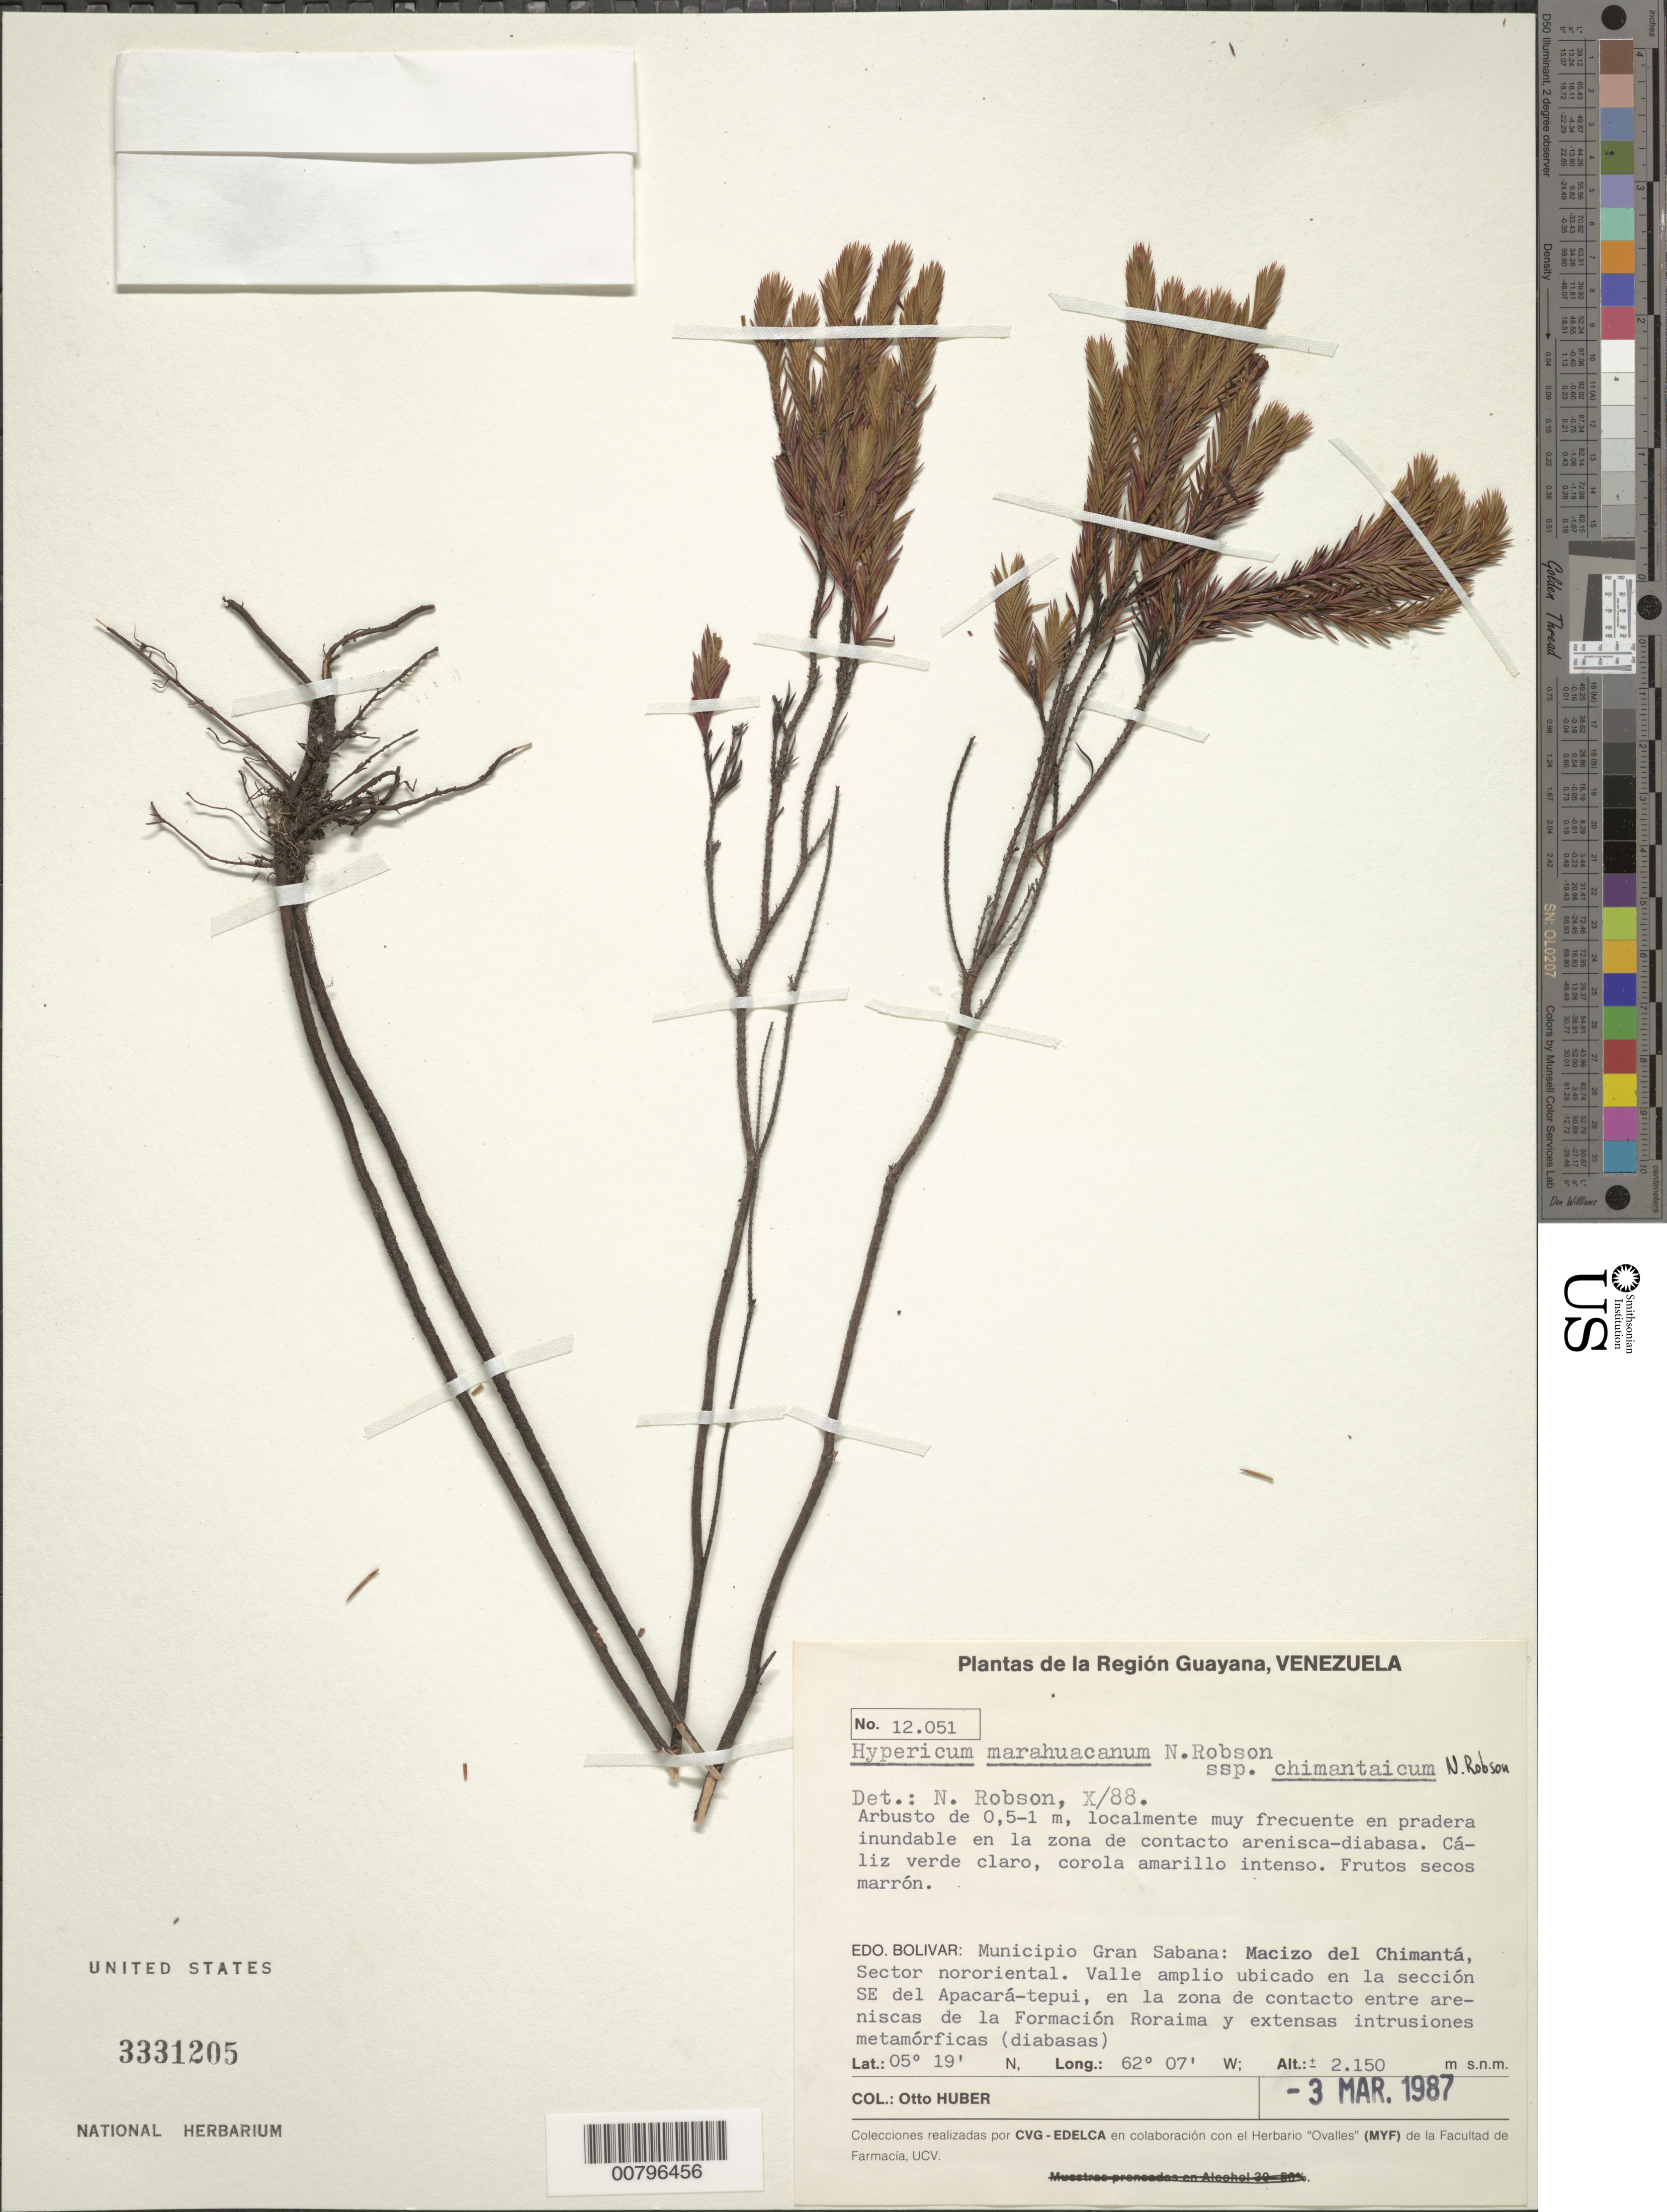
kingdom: Plantae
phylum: Tracheophyta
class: Magnoliopsida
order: Malpighiales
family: Hypericaceae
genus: Hypericum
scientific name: Hypericum marahuacanum subsp. chimantaicum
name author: N. Robson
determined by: Robson, Norman K. B.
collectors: O. Huber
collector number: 12051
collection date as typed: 3-Mar-87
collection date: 1987-03-03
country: Venezuela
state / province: Bolívar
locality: Mun. Gran Sabana, Macizo del Chimantá, sector nororiental, sección SE del Apacará-tepuí, en la zona de contacto entre areniscas de la Formación Roraima y extensas intrusiones metamór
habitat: Valle amplio ubicado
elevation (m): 2150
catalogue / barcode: US 3331205